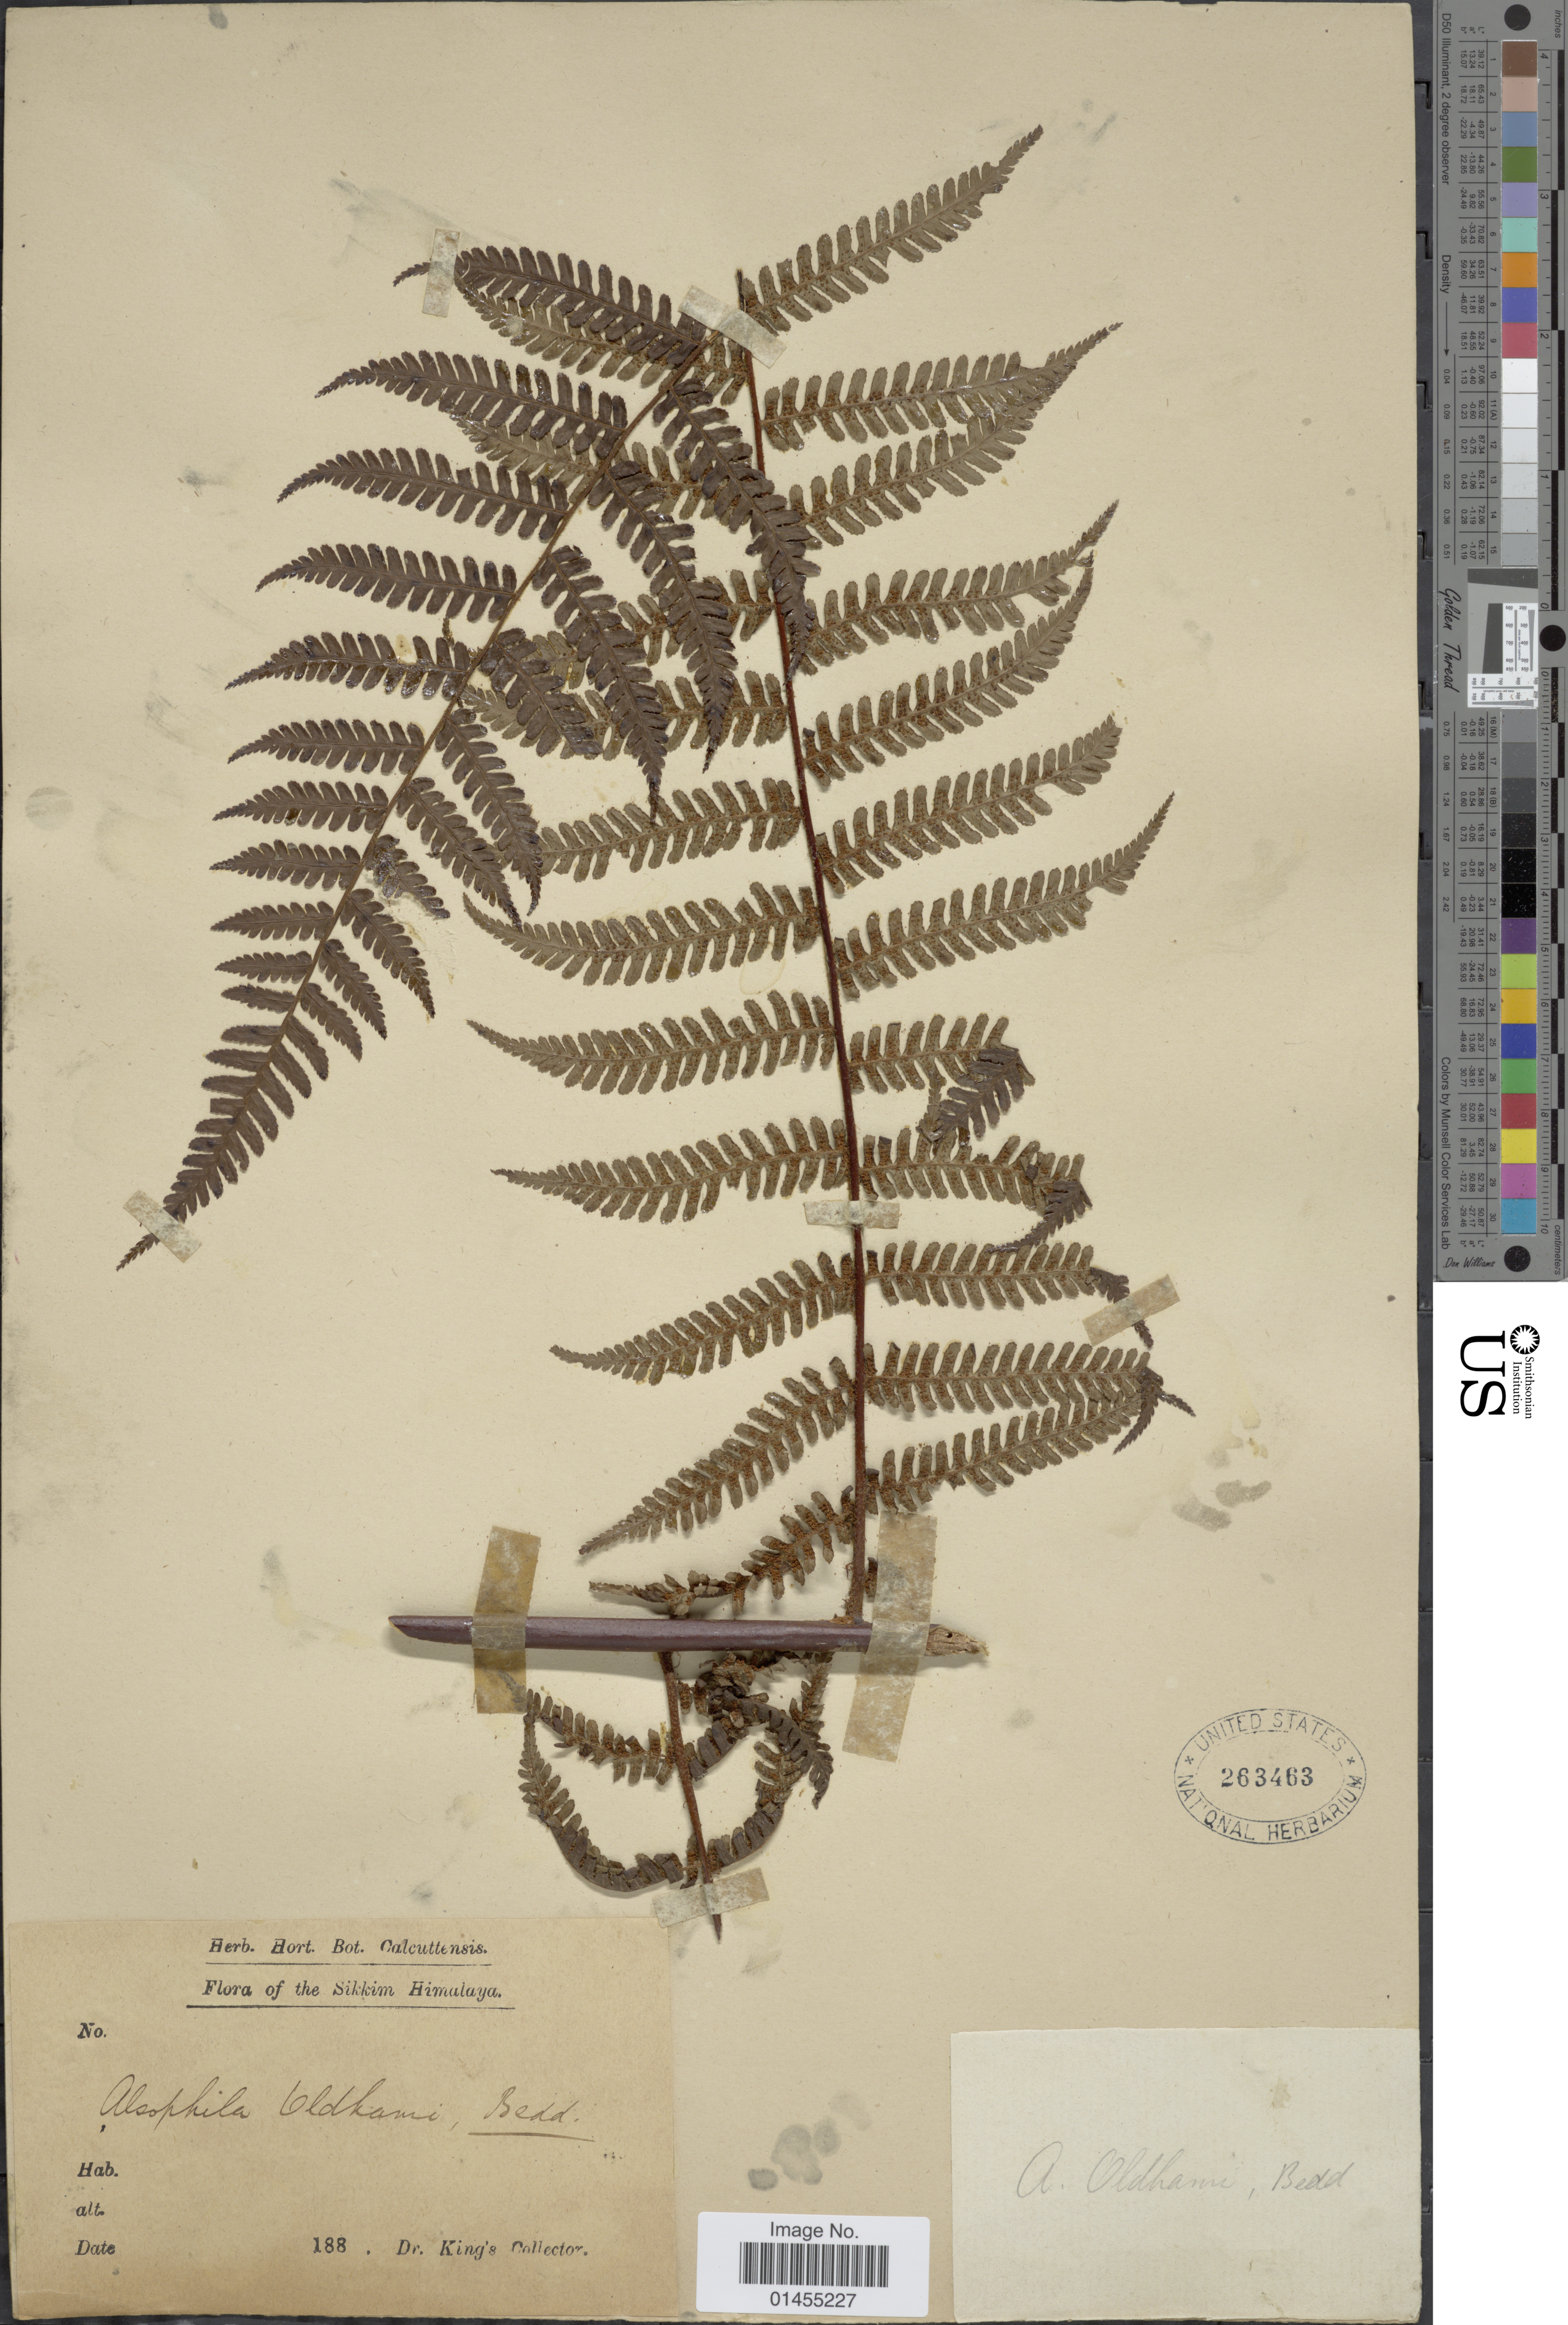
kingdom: Plantae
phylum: Tracheophyta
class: Polypodiopsida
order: Cyatheales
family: Cyatheaceae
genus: Alsophila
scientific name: Alsophila khaysana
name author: Moore ex Kuhn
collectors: Dr. King's collector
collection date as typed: Transcribed d/m/y: //188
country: India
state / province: Sikkim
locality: Flora of the Sikkim Himalaya.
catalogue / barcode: US 263463